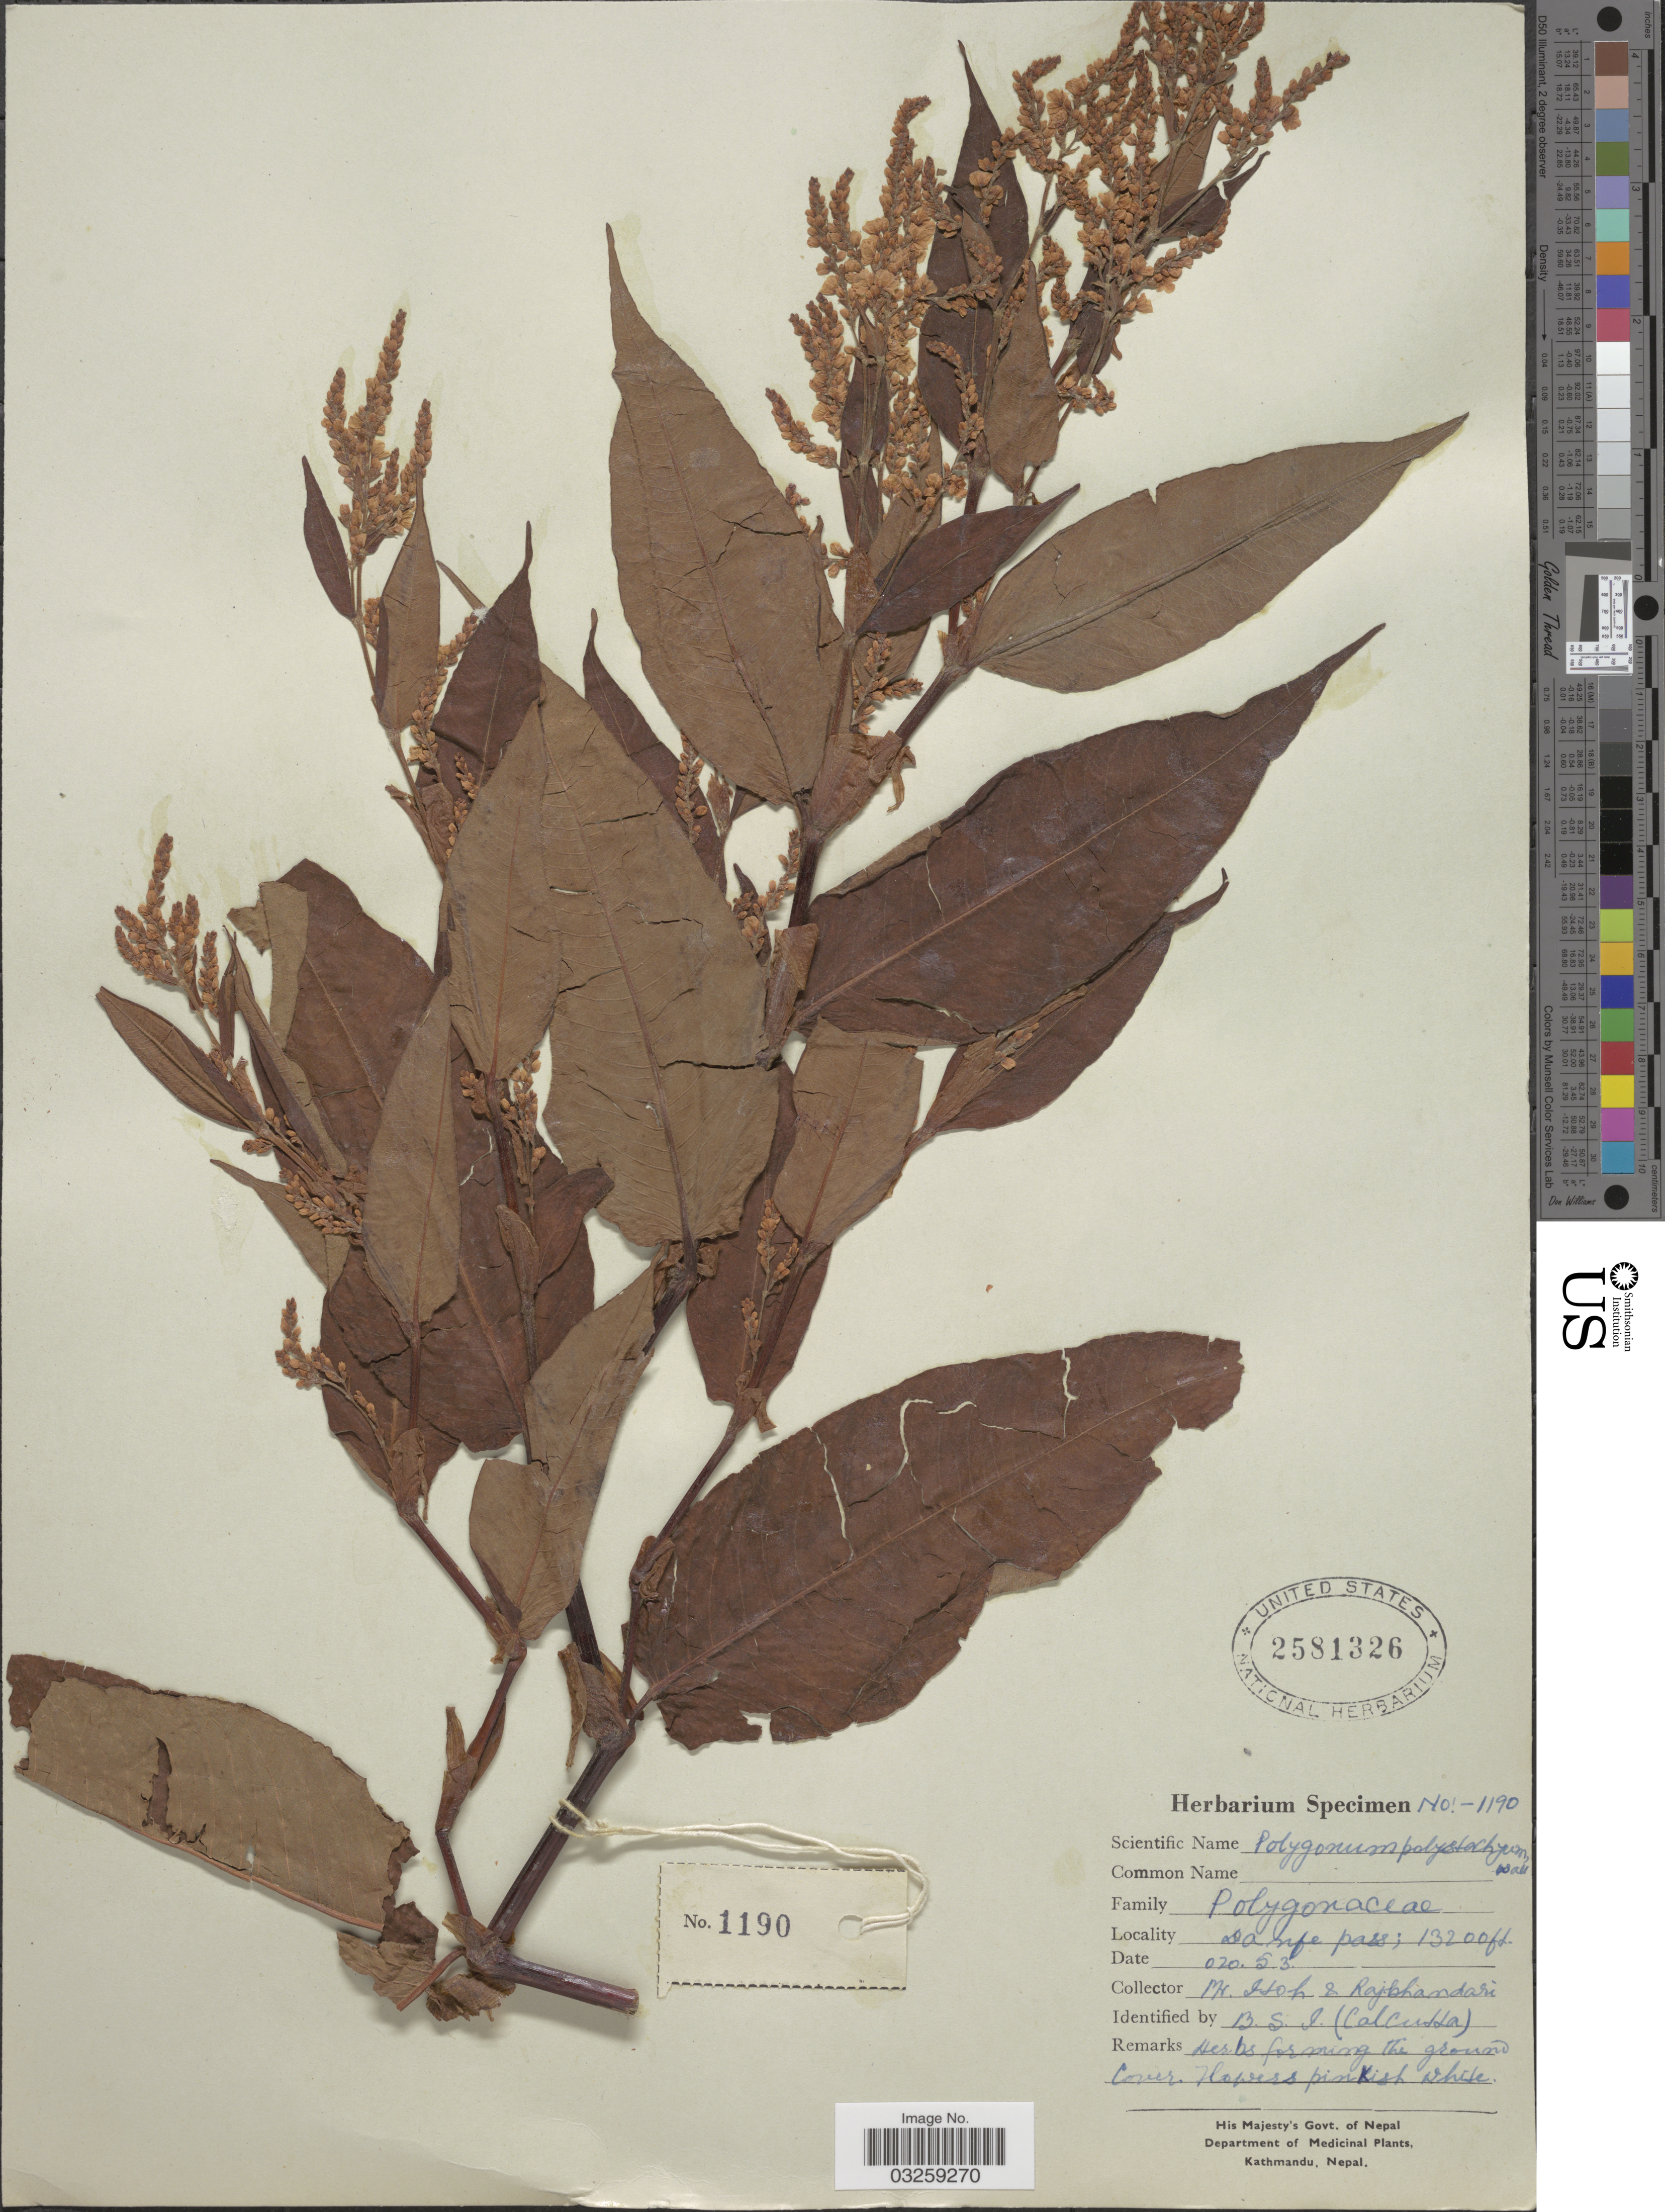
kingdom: Plantae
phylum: Tracheophyta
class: Magnoliopsida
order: Caryophyllales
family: Polygonaceae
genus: Koenigia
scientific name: Koenigia polystachya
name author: (Wall. ex Meisn.) T.M. Schust. & Reveal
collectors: Mr. Itoh & Rajbhandari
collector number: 1190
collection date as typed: Transcribed d/m/y: 3/5/20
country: Nepal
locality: Danfe Pass.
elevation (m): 4023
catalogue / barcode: US 2581326